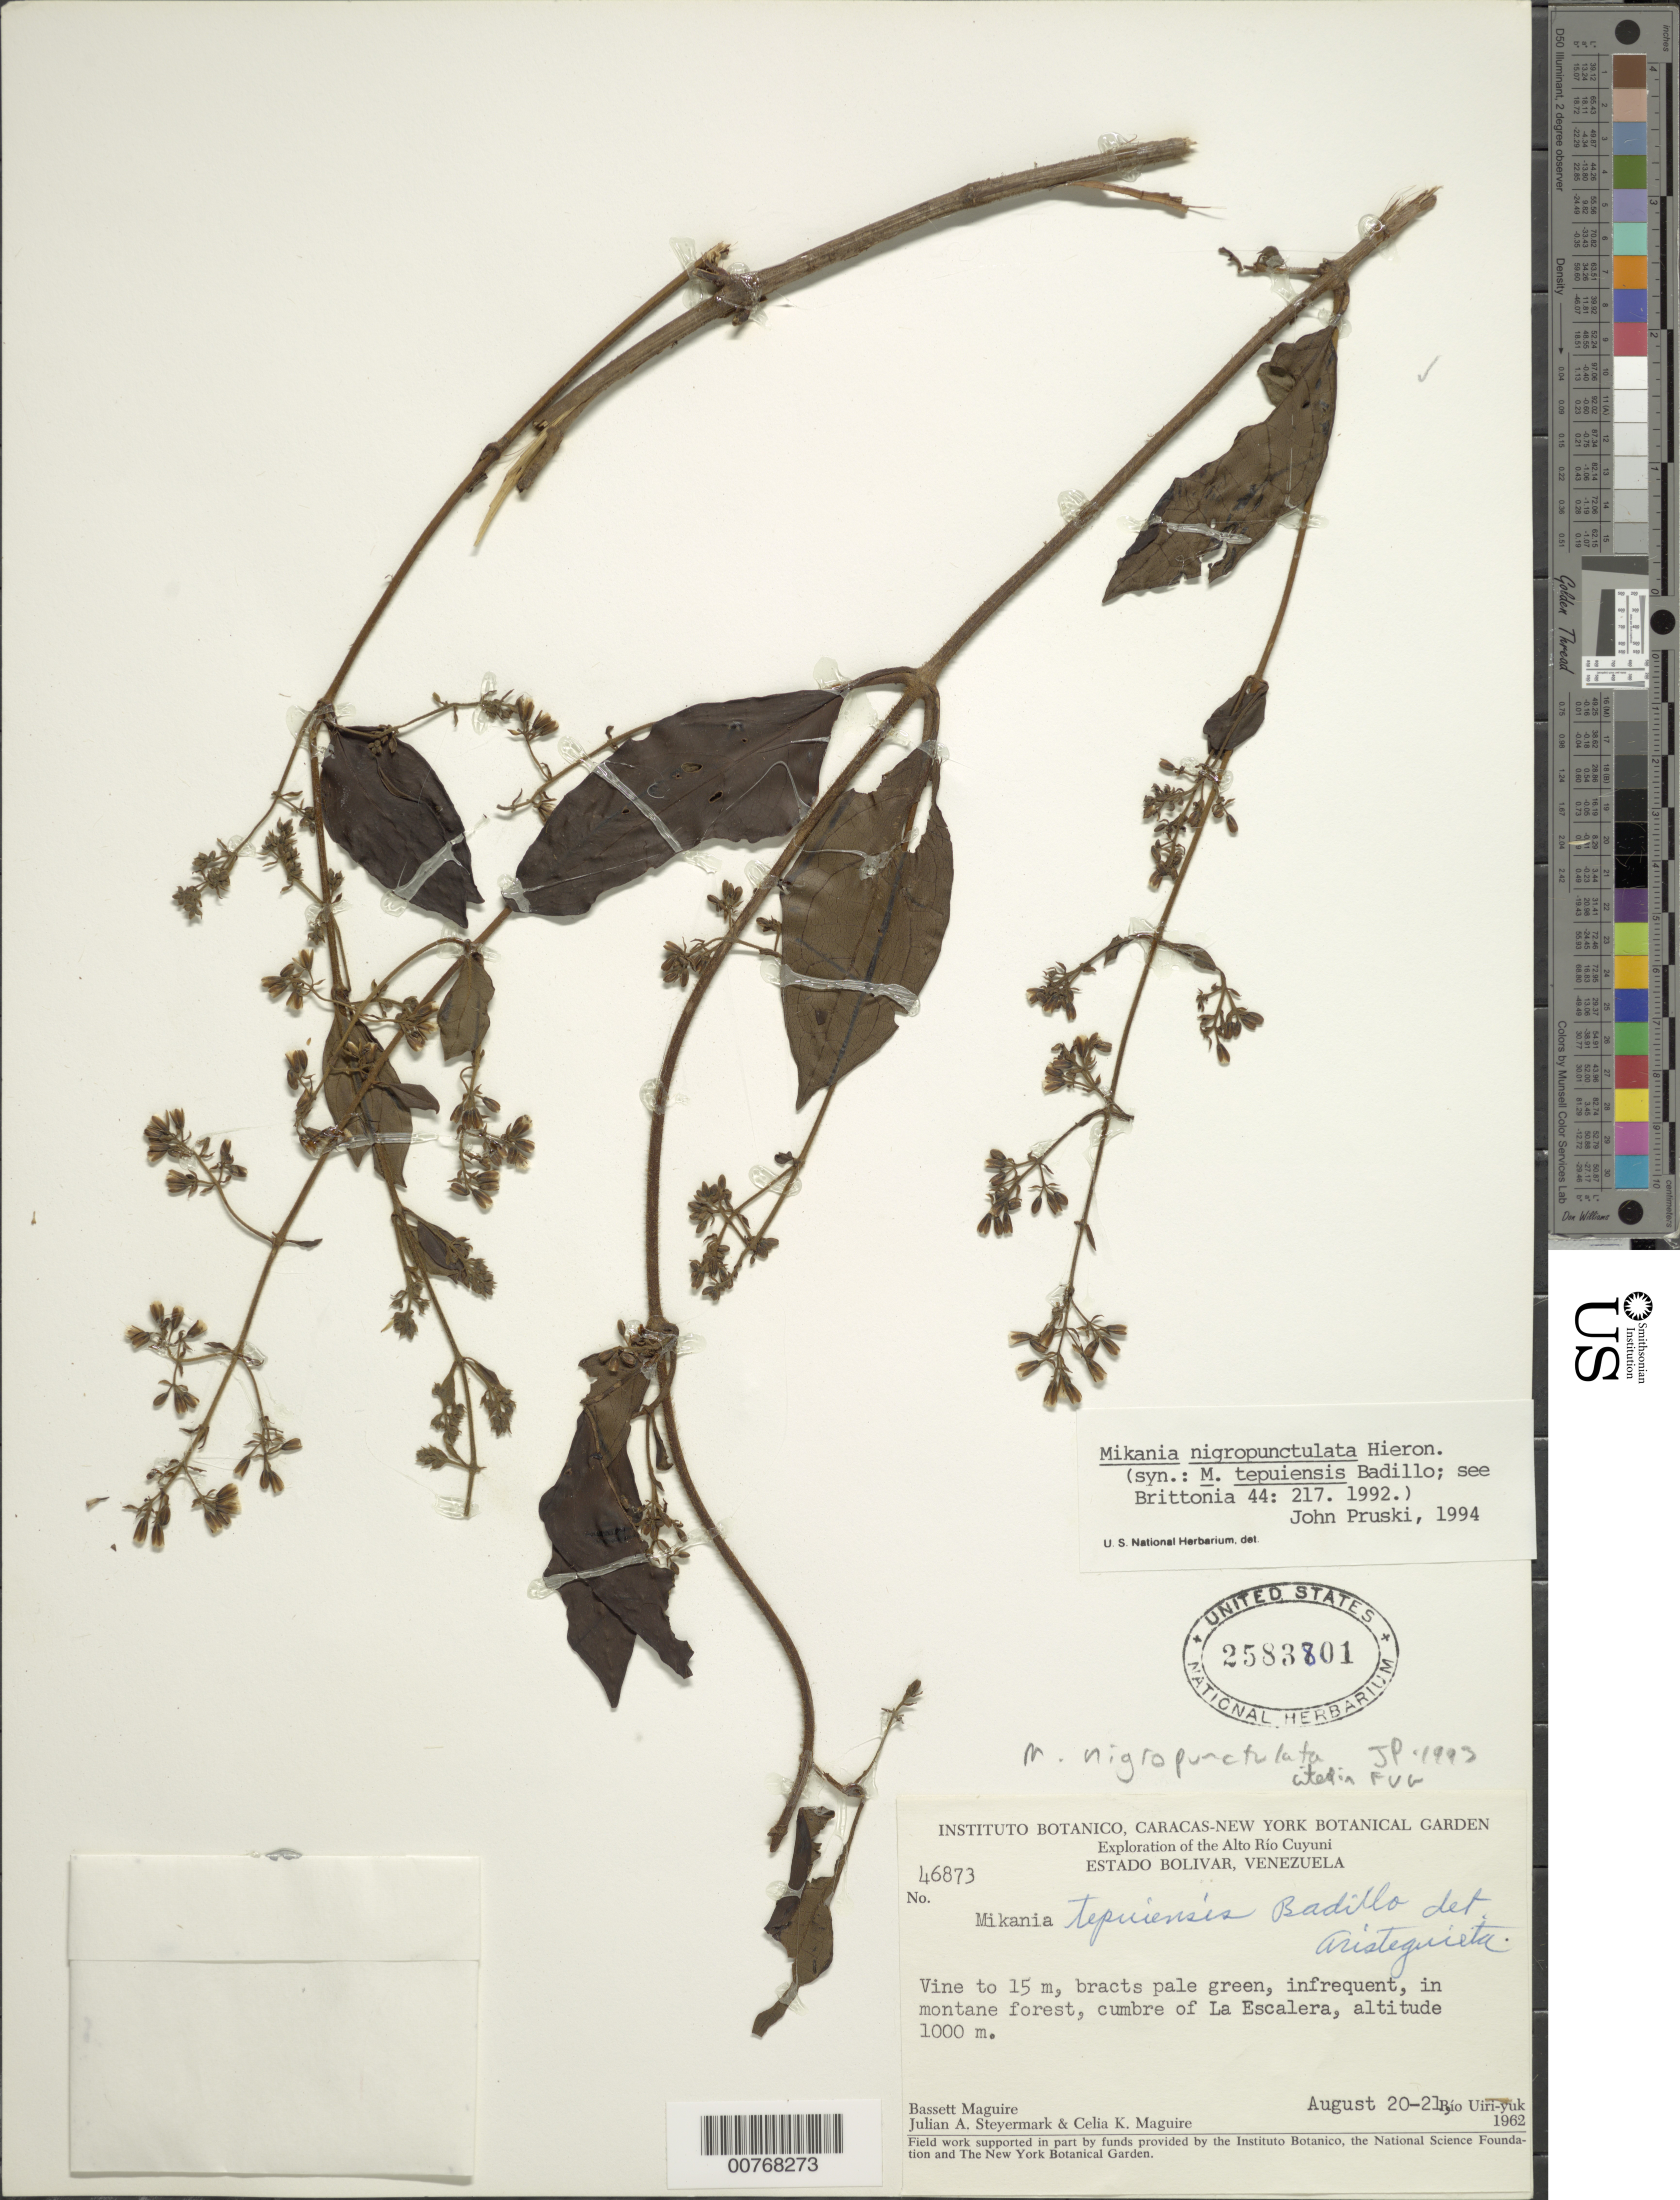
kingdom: Plantae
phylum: Tracheophyta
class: Magnoliopsida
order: Asterales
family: Asteraceae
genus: Mikania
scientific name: Mikania nigropunctulata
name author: Hieron.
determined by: Aristeguieta, L.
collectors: B. Maguire, C. K. Maguire & J. Steyermark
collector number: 46873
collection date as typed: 20-Aug-62 to 21-Aug-62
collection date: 1962-08-20/1962-08-21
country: Venezuela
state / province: Bolívar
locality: Alto Río Cuyuni, Río Uiri-yuk, La Escalera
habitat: Montane forest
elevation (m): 1000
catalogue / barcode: US 2583801